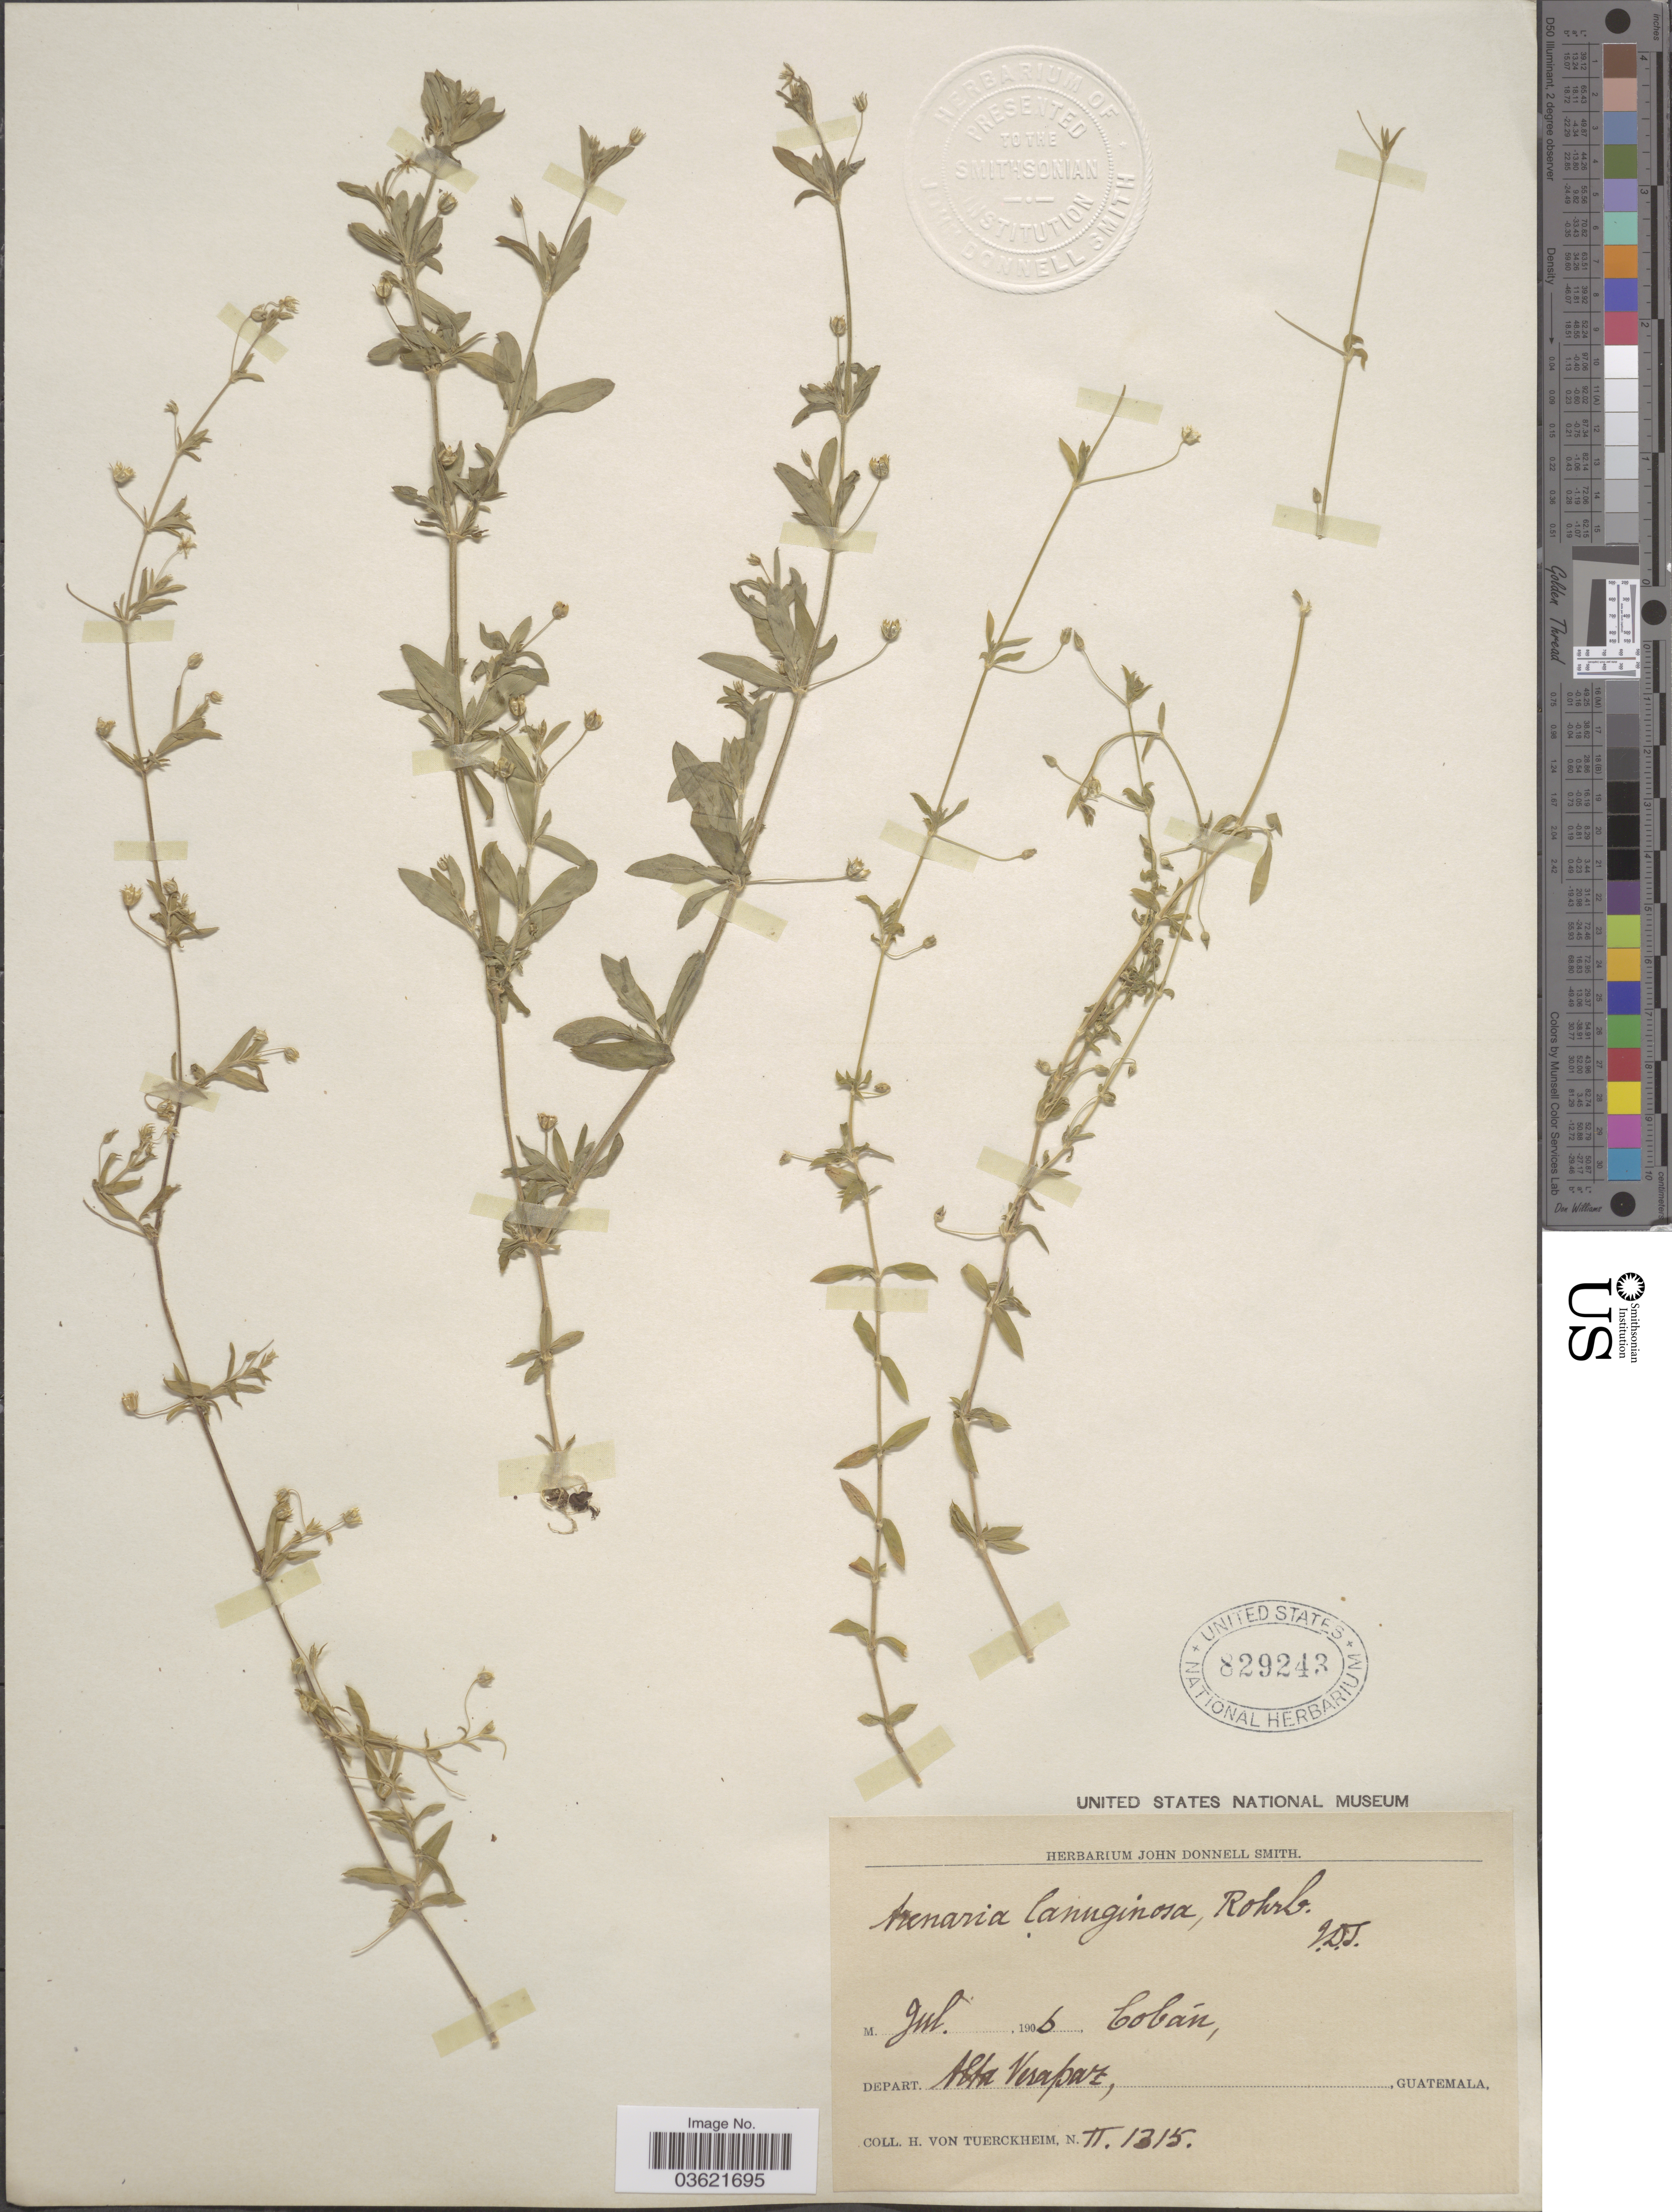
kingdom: Plantae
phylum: Tracheophyta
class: Magnoliopsida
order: Caryophyllales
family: Caryophyllaceae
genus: Arenaria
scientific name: Arenaria lanuginosa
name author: (Michx.) Rohrb.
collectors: H. von Türckheim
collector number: II1315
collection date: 1906-07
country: Guatemala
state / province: Alta Verapaz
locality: Cobán, Depart. Alta Verapaz.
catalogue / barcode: US 829243